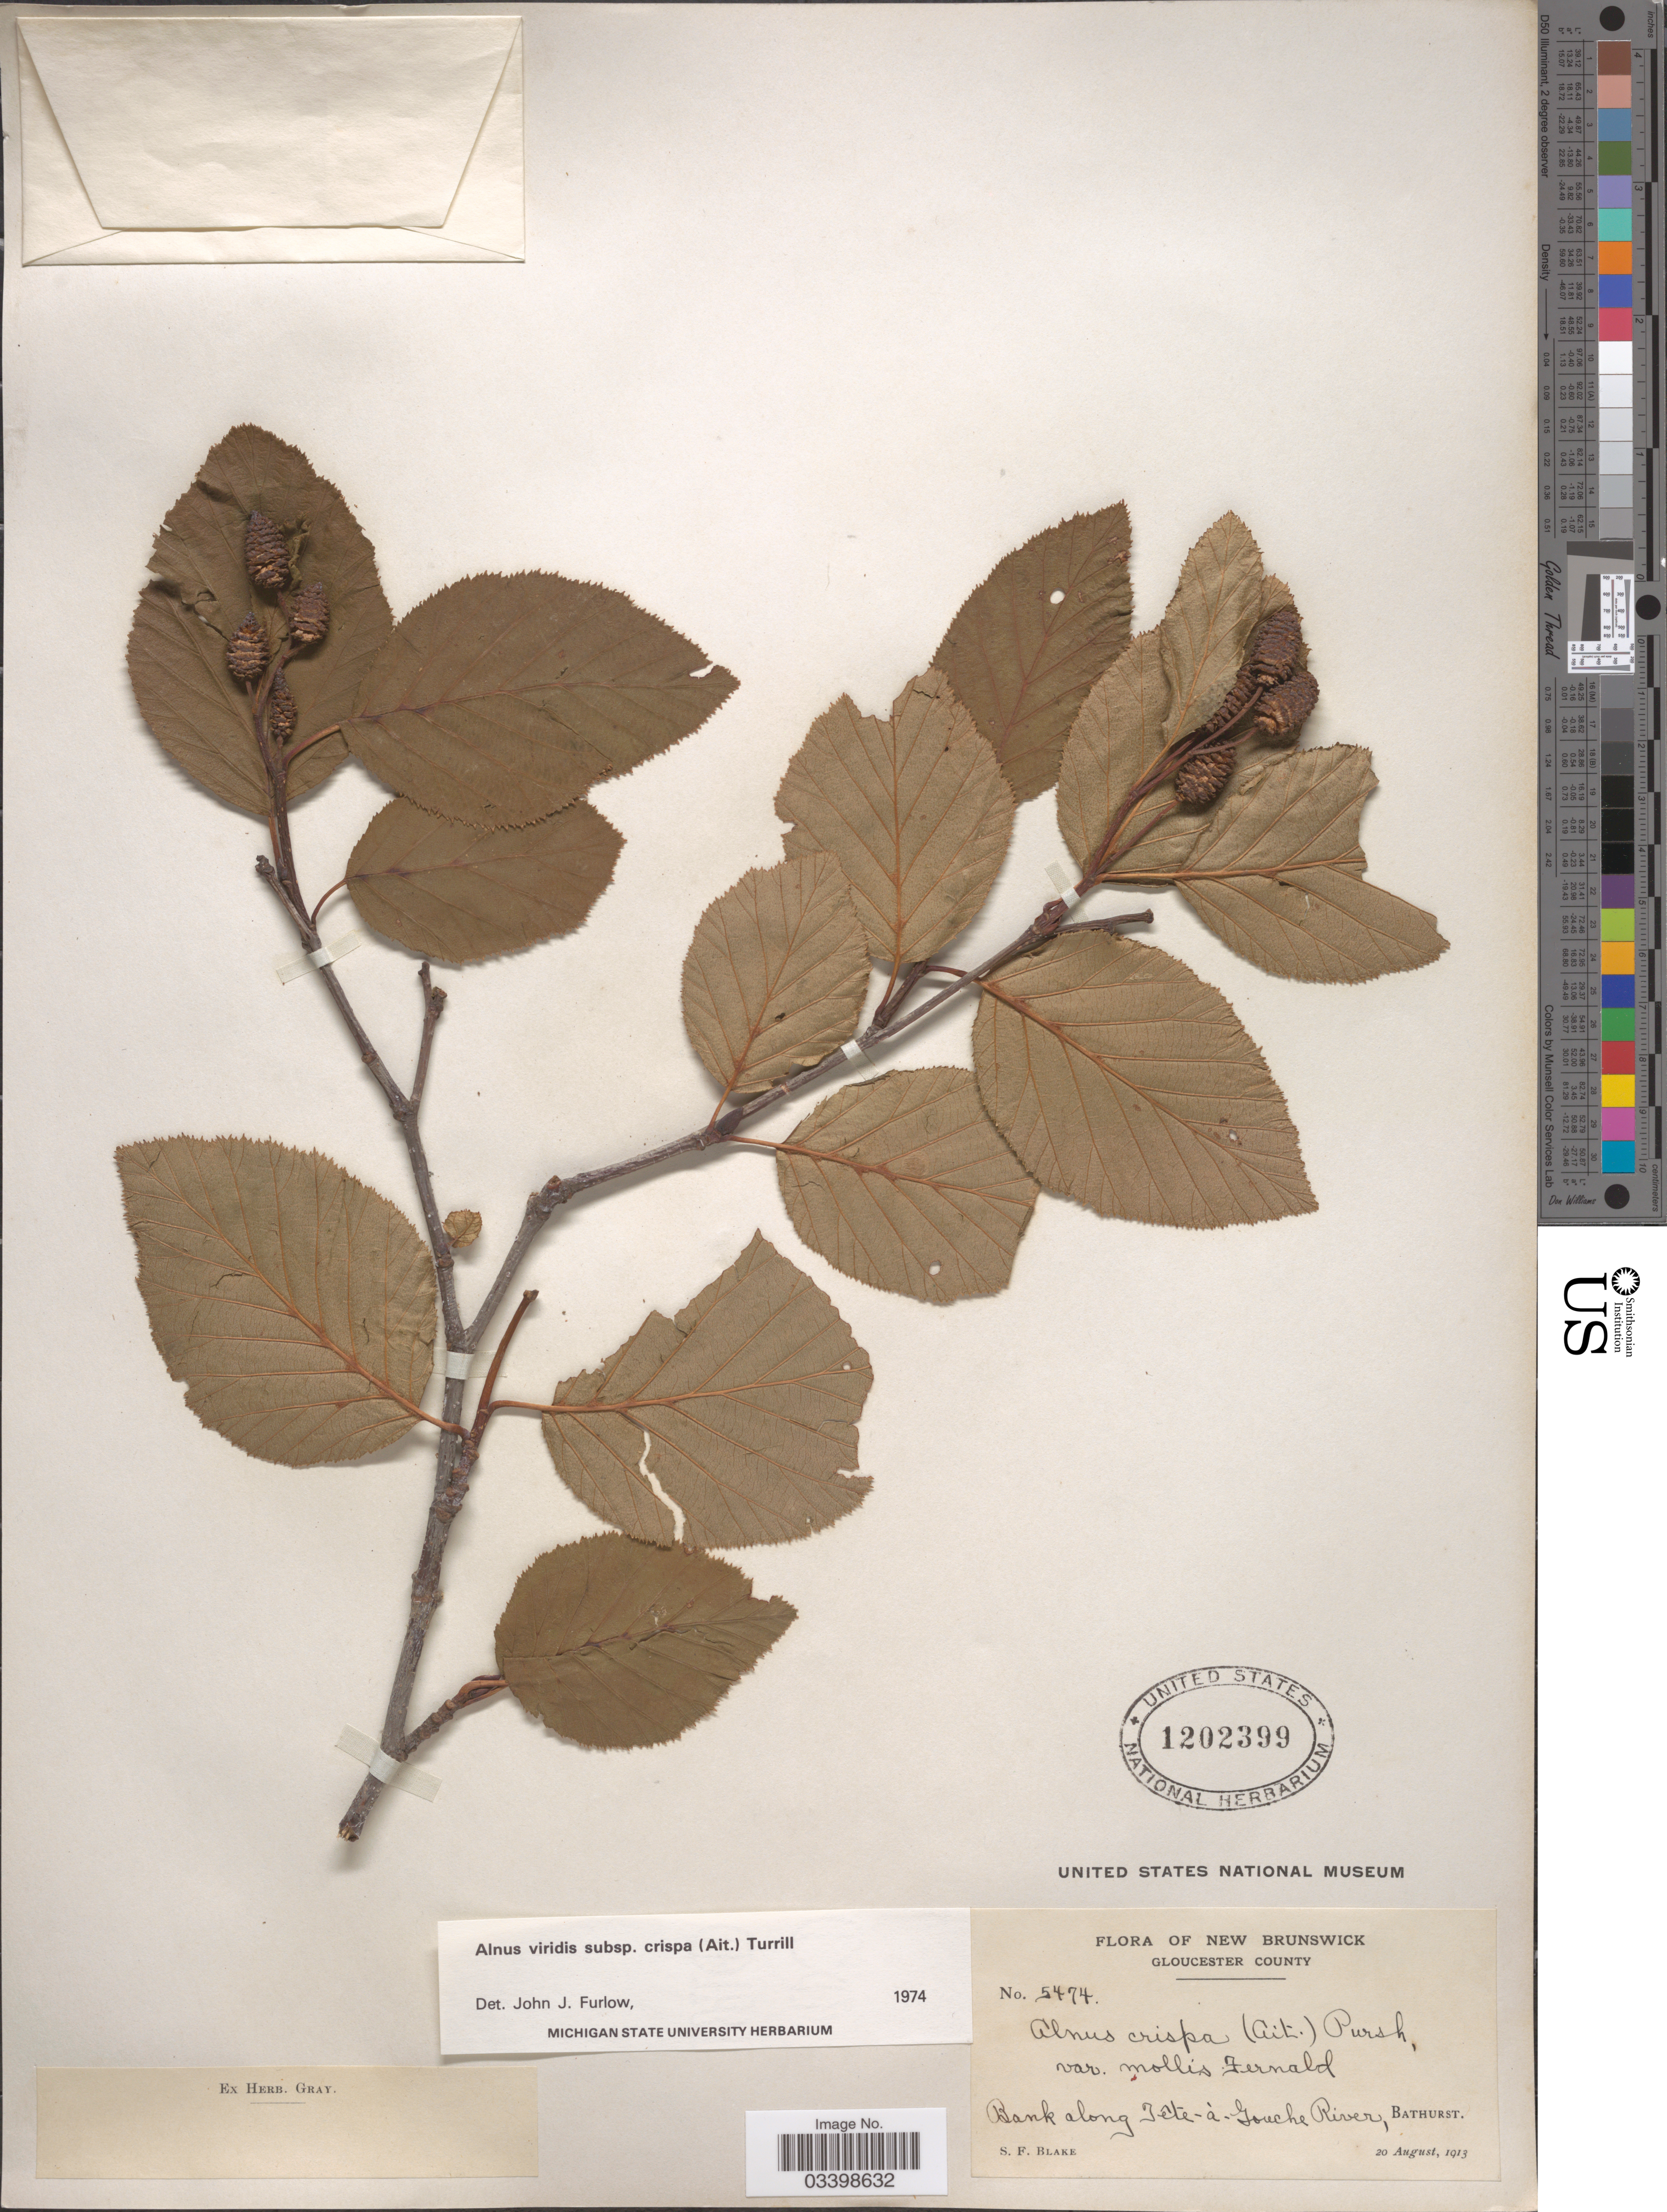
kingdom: Plantae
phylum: Tracheophyta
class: Magnoliopsida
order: Fagales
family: Betulaceae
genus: Alnus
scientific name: Alnus viridis subsp. crispa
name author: (Aiton) Turrill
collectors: S. Blake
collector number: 5474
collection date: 1913-08-20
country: Canada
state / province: New Brunswick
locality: Gloucester County. Bank along Tête-à-Gouche River, Bathurst.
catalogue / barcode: US 1202399